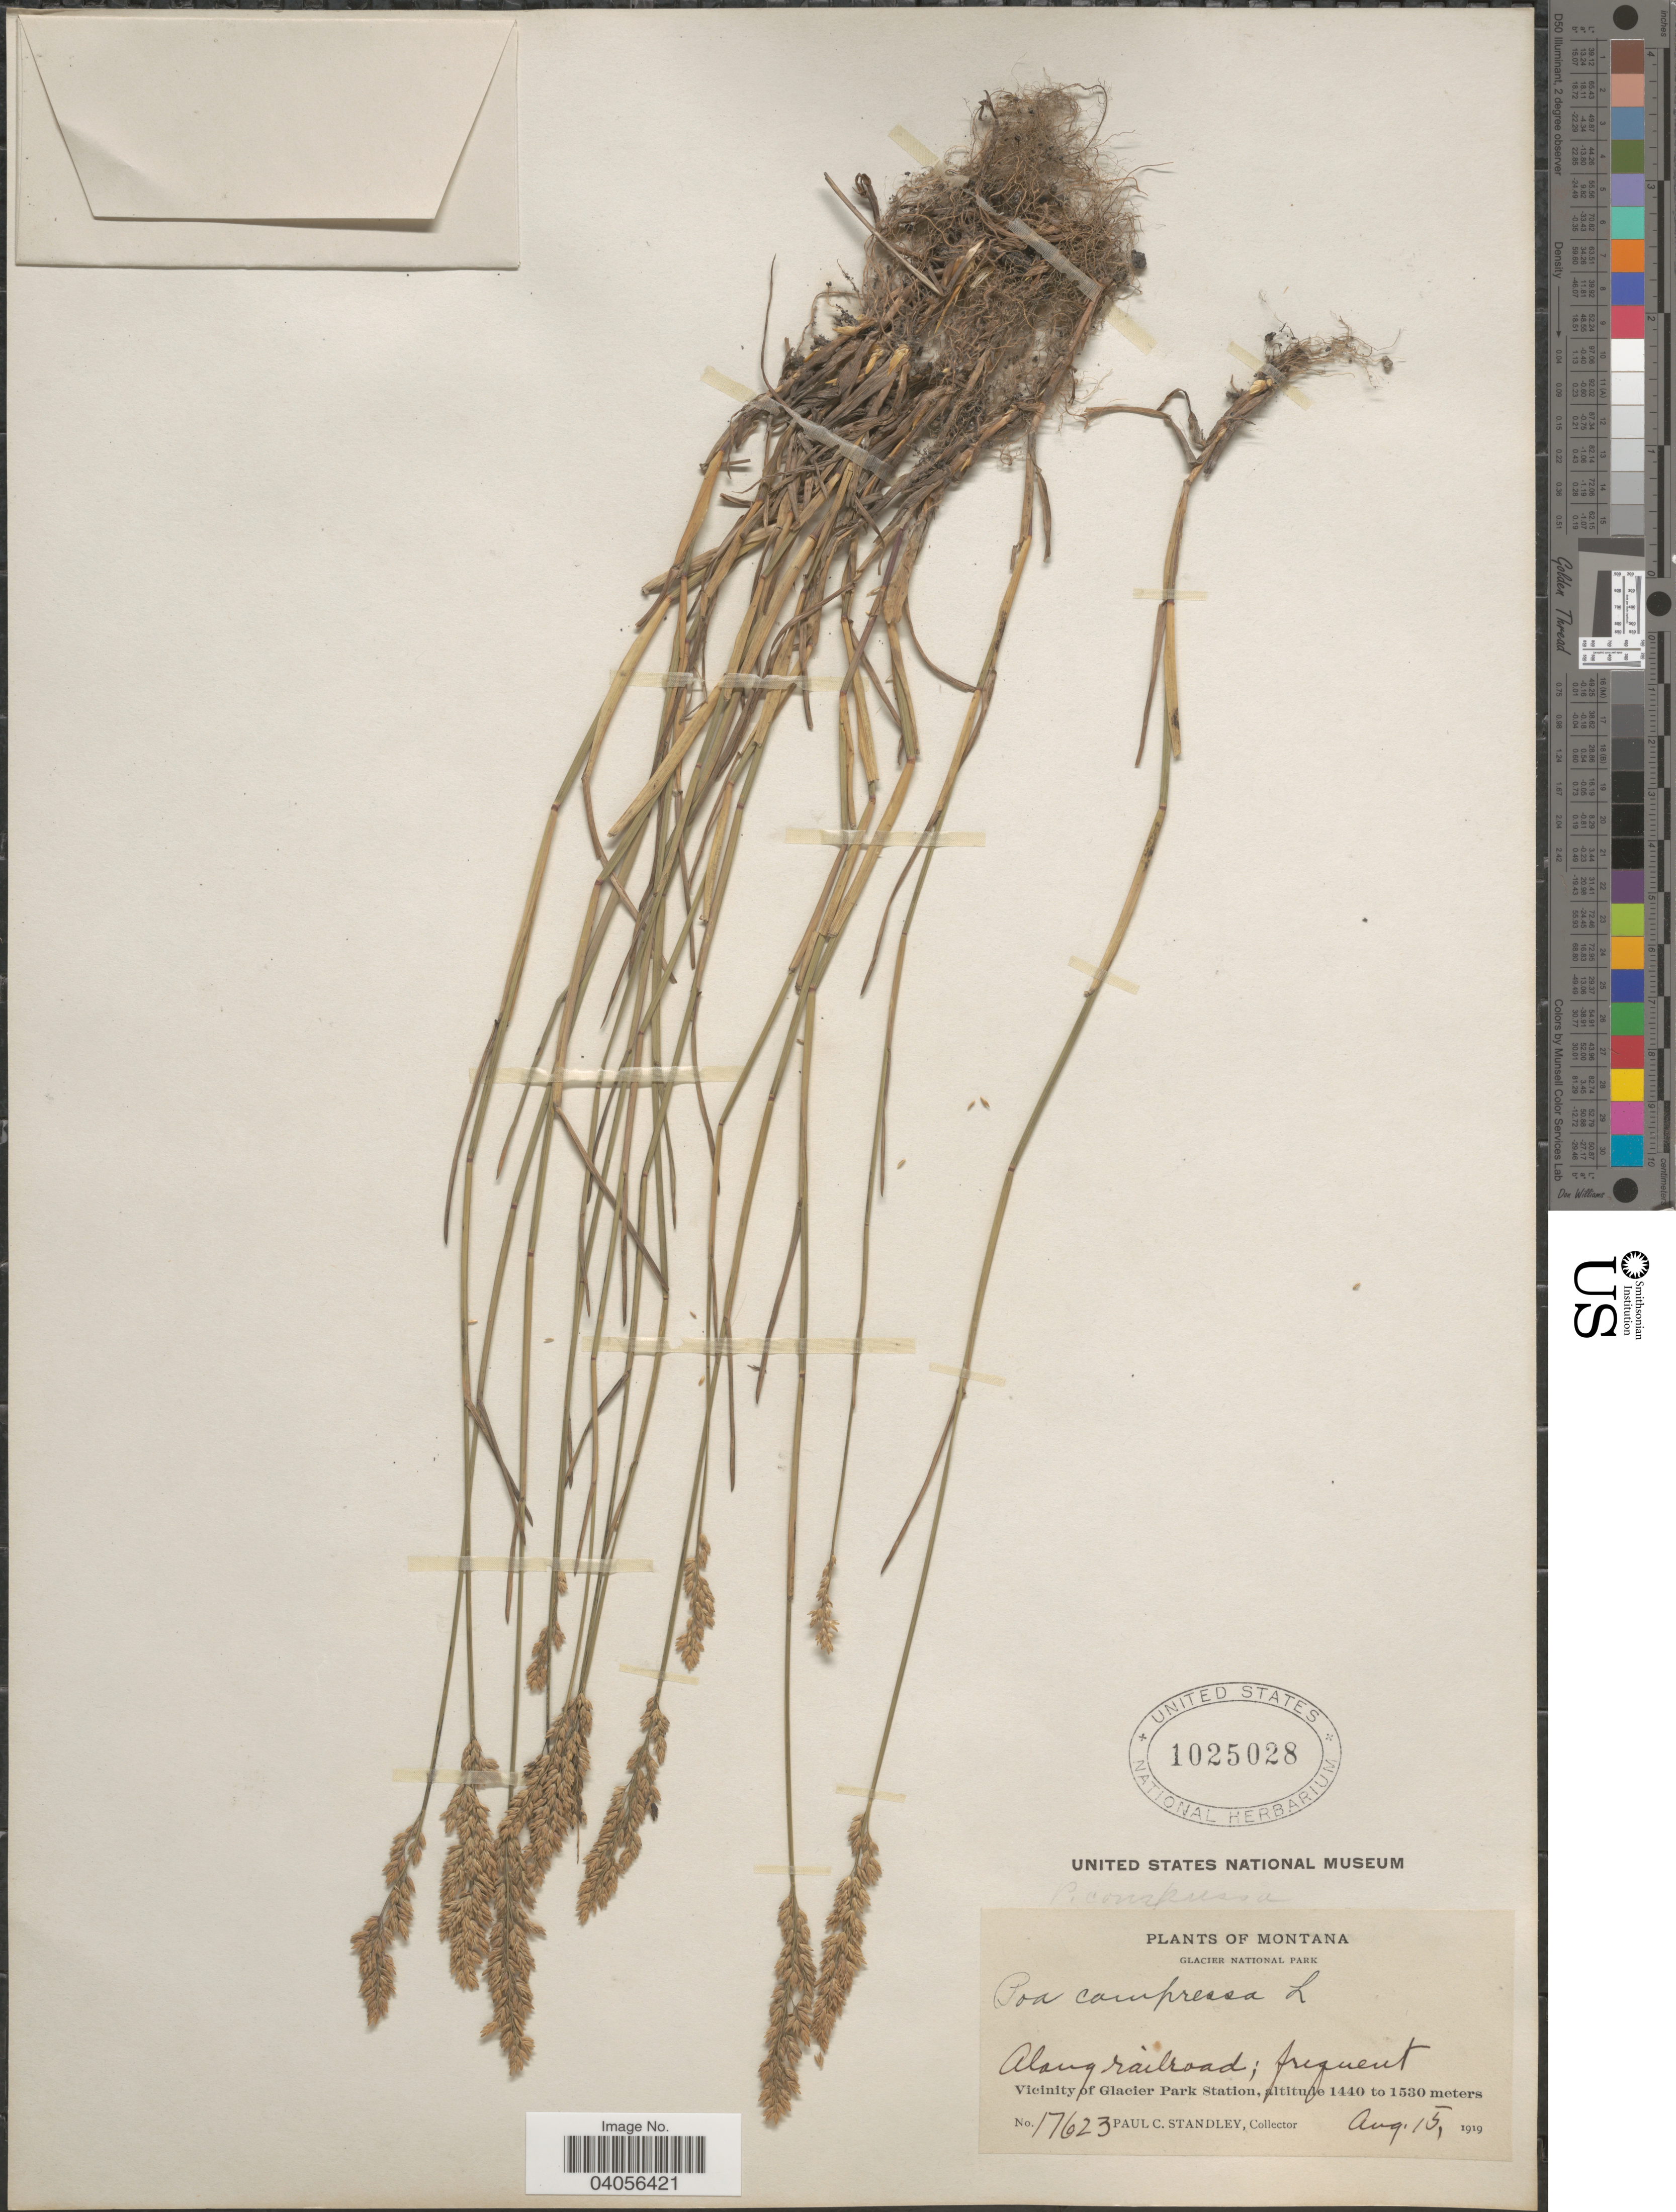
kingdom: Plantae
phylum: Tracheophyta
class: Liliopsida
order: Poales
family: Poaceae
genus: Poa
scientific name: Poa compressa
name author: L.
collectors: P. C. Standley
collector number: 17623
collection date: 1919-08-15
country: United States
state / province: Montana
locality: Glacier National Park. Vicinity of Glacier Park Station.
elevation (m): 1440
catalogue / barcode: US 1025028